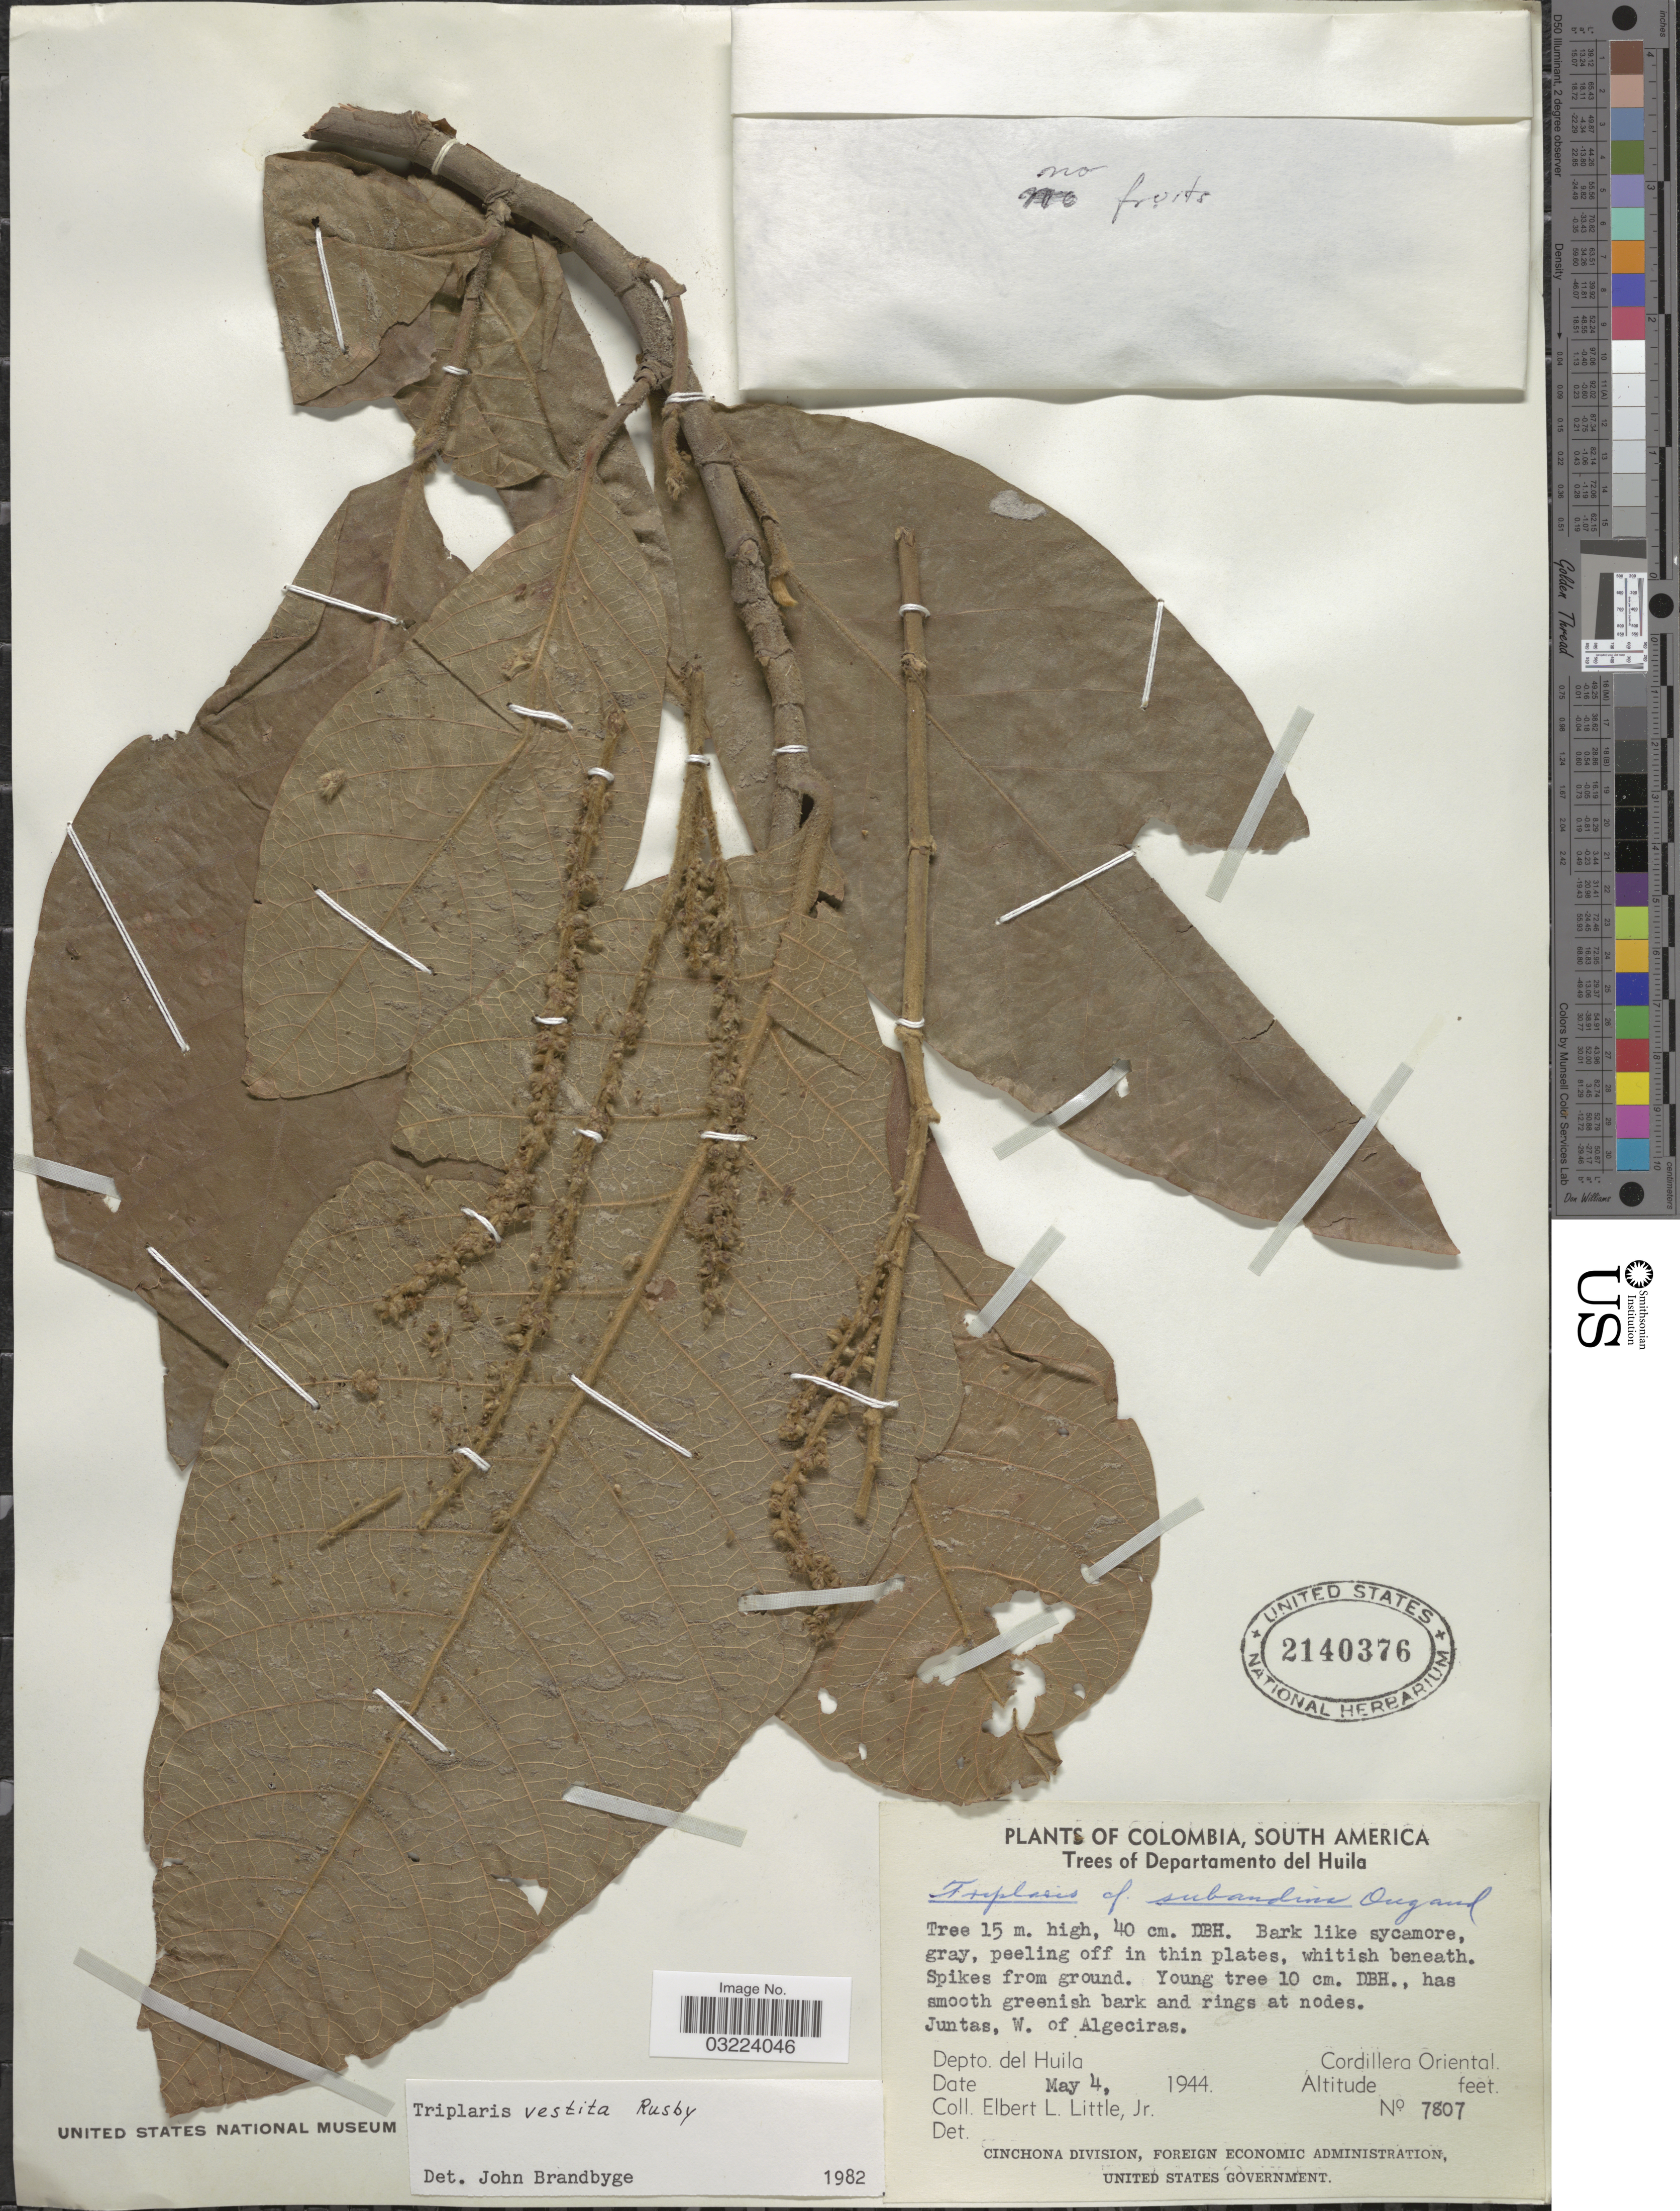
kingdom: Plantae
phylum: Tracheophyta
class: Magnoliopsida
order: Caryophyllales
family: Polygonaceae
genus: Triplaris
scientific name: Triplaris vestita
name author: Rusby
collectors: E. L. Little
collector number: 7807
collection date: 1944-05-04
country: Colombia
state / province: Huila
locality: Departamento del Huila, Juntas, W. of Algeciras. Depto. del Huila, Cordillera Oriental.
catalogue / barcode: US 2140376